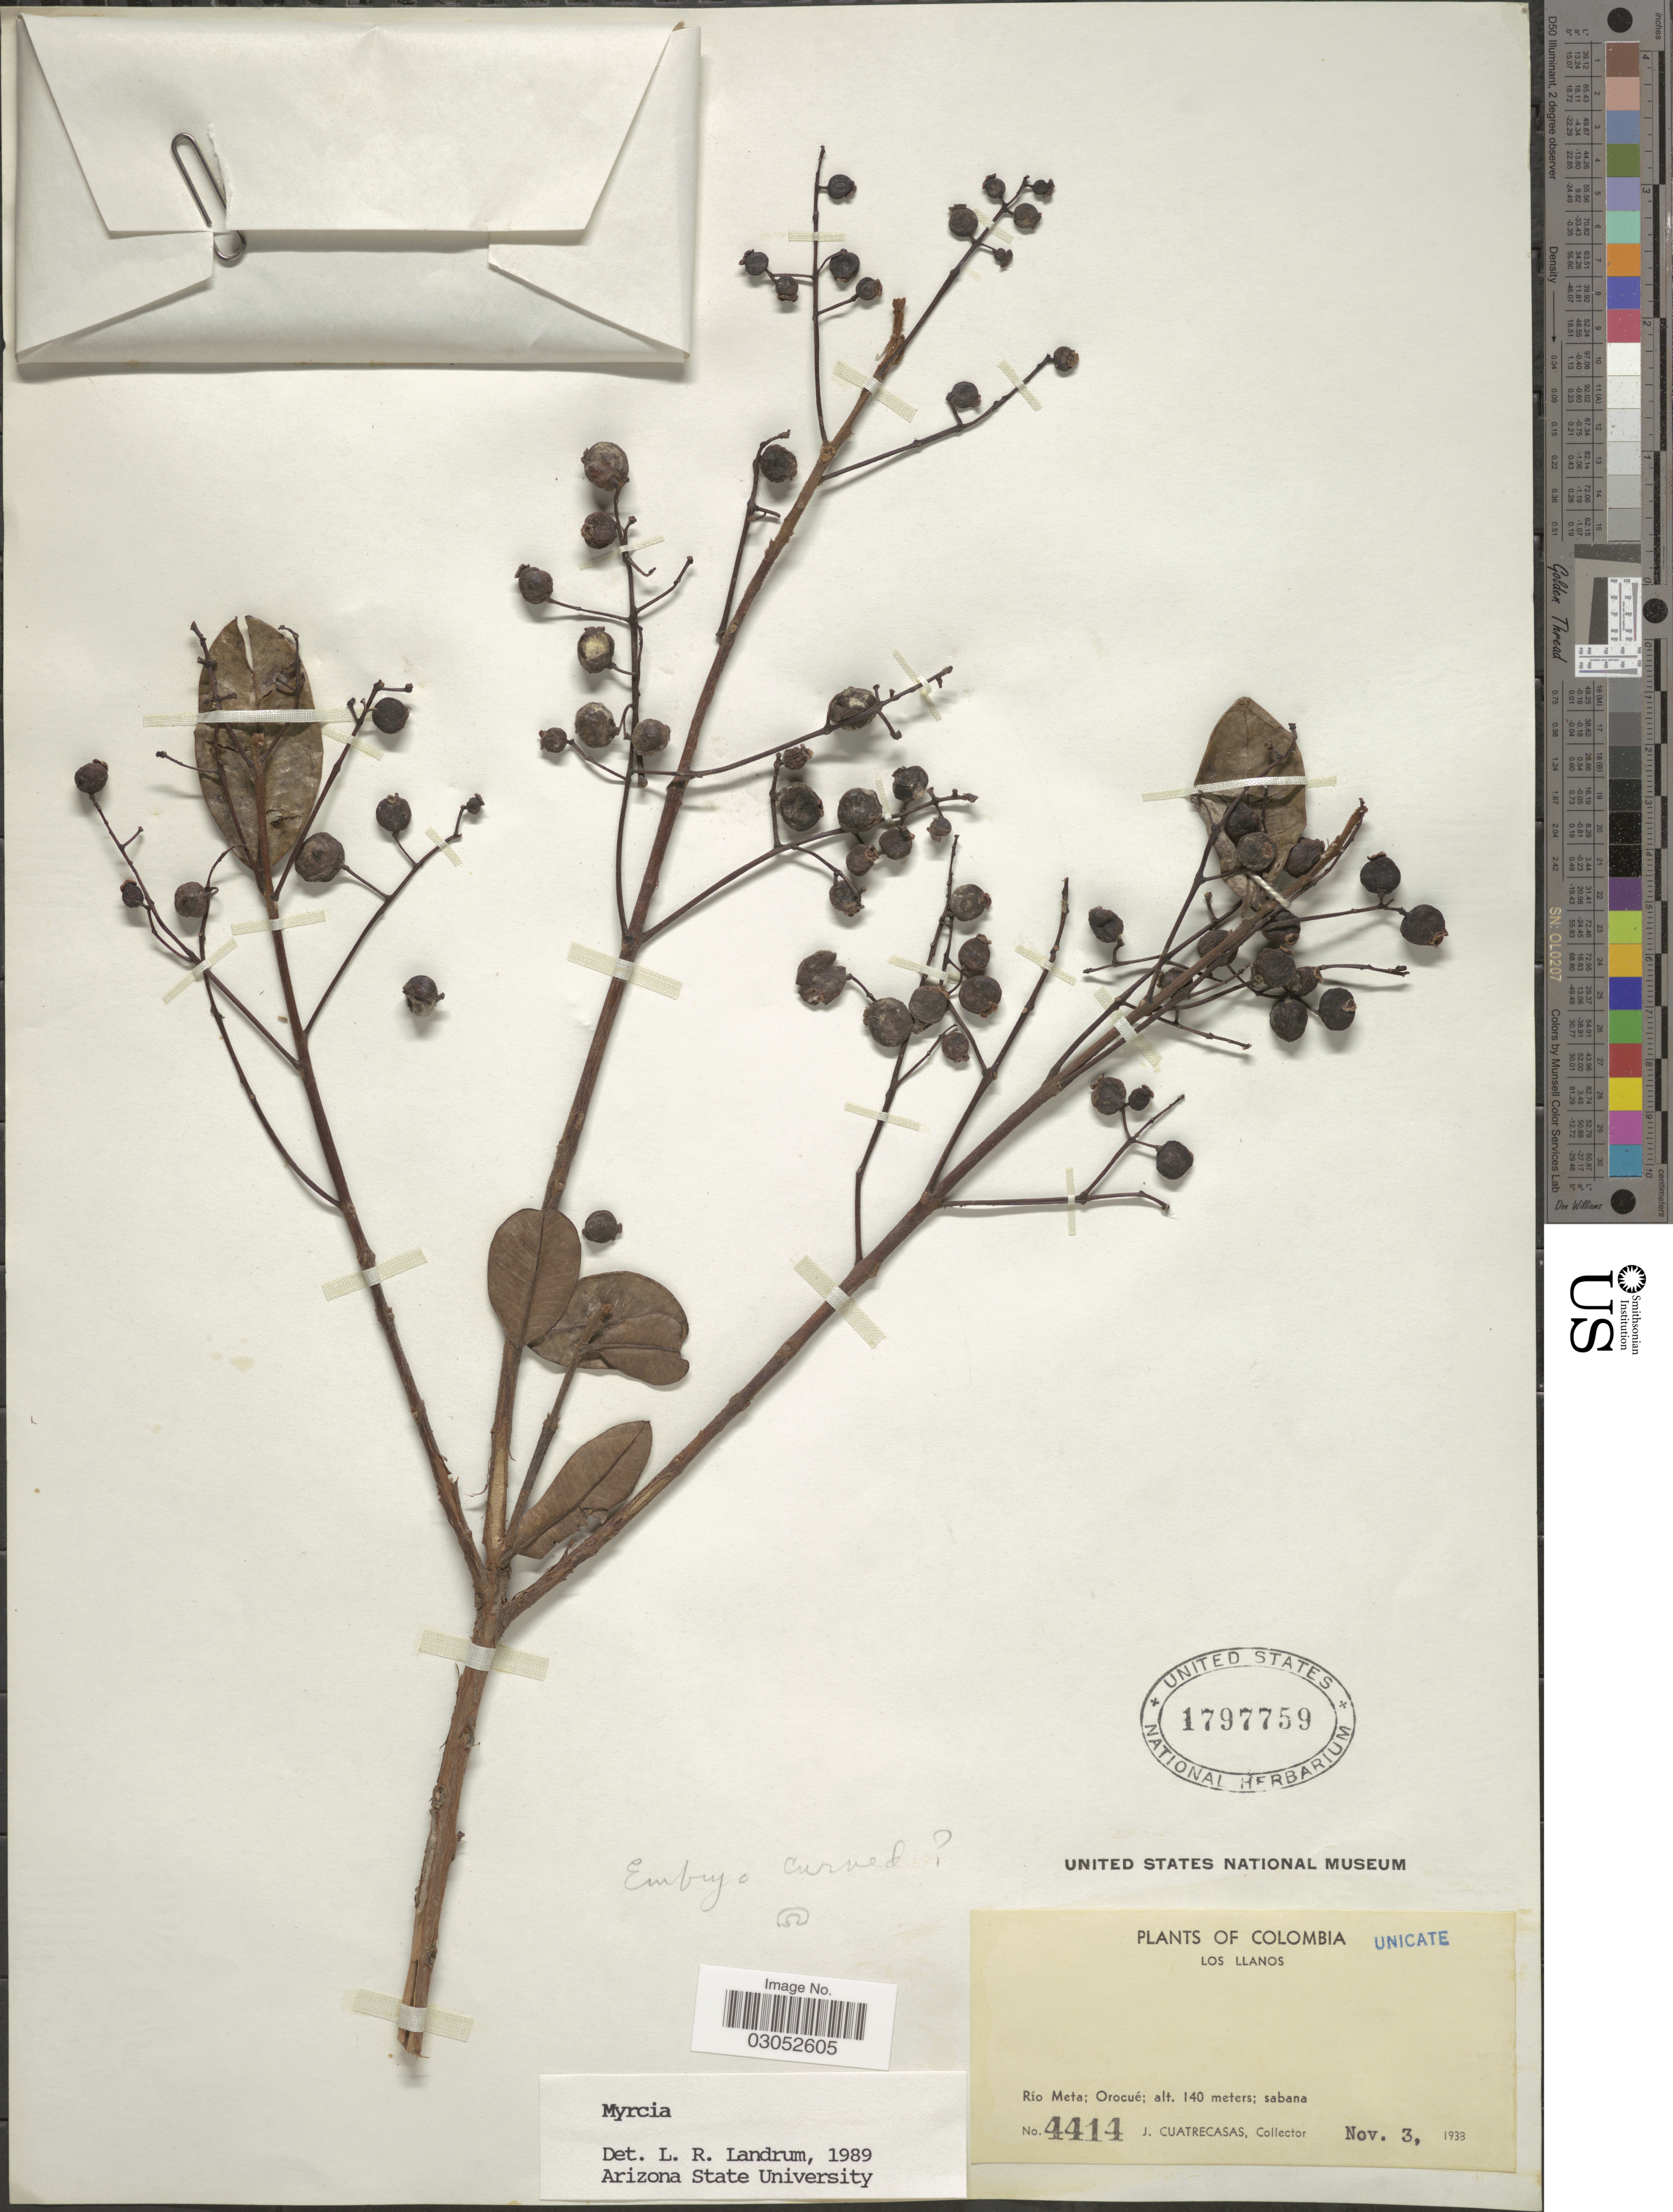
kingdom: Plantae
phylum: Tracheophyta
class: Magnoliopsida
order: Myrtales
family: Myrtaceae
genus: Myrcia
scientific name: Myrcia sp.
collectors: J. Cuatrecasas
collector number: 4414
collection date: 1938-11-03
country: Colombia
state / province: Meta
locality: Los Llanos. Río Meta; Orocué.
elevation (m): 140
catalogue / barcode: US 1797759